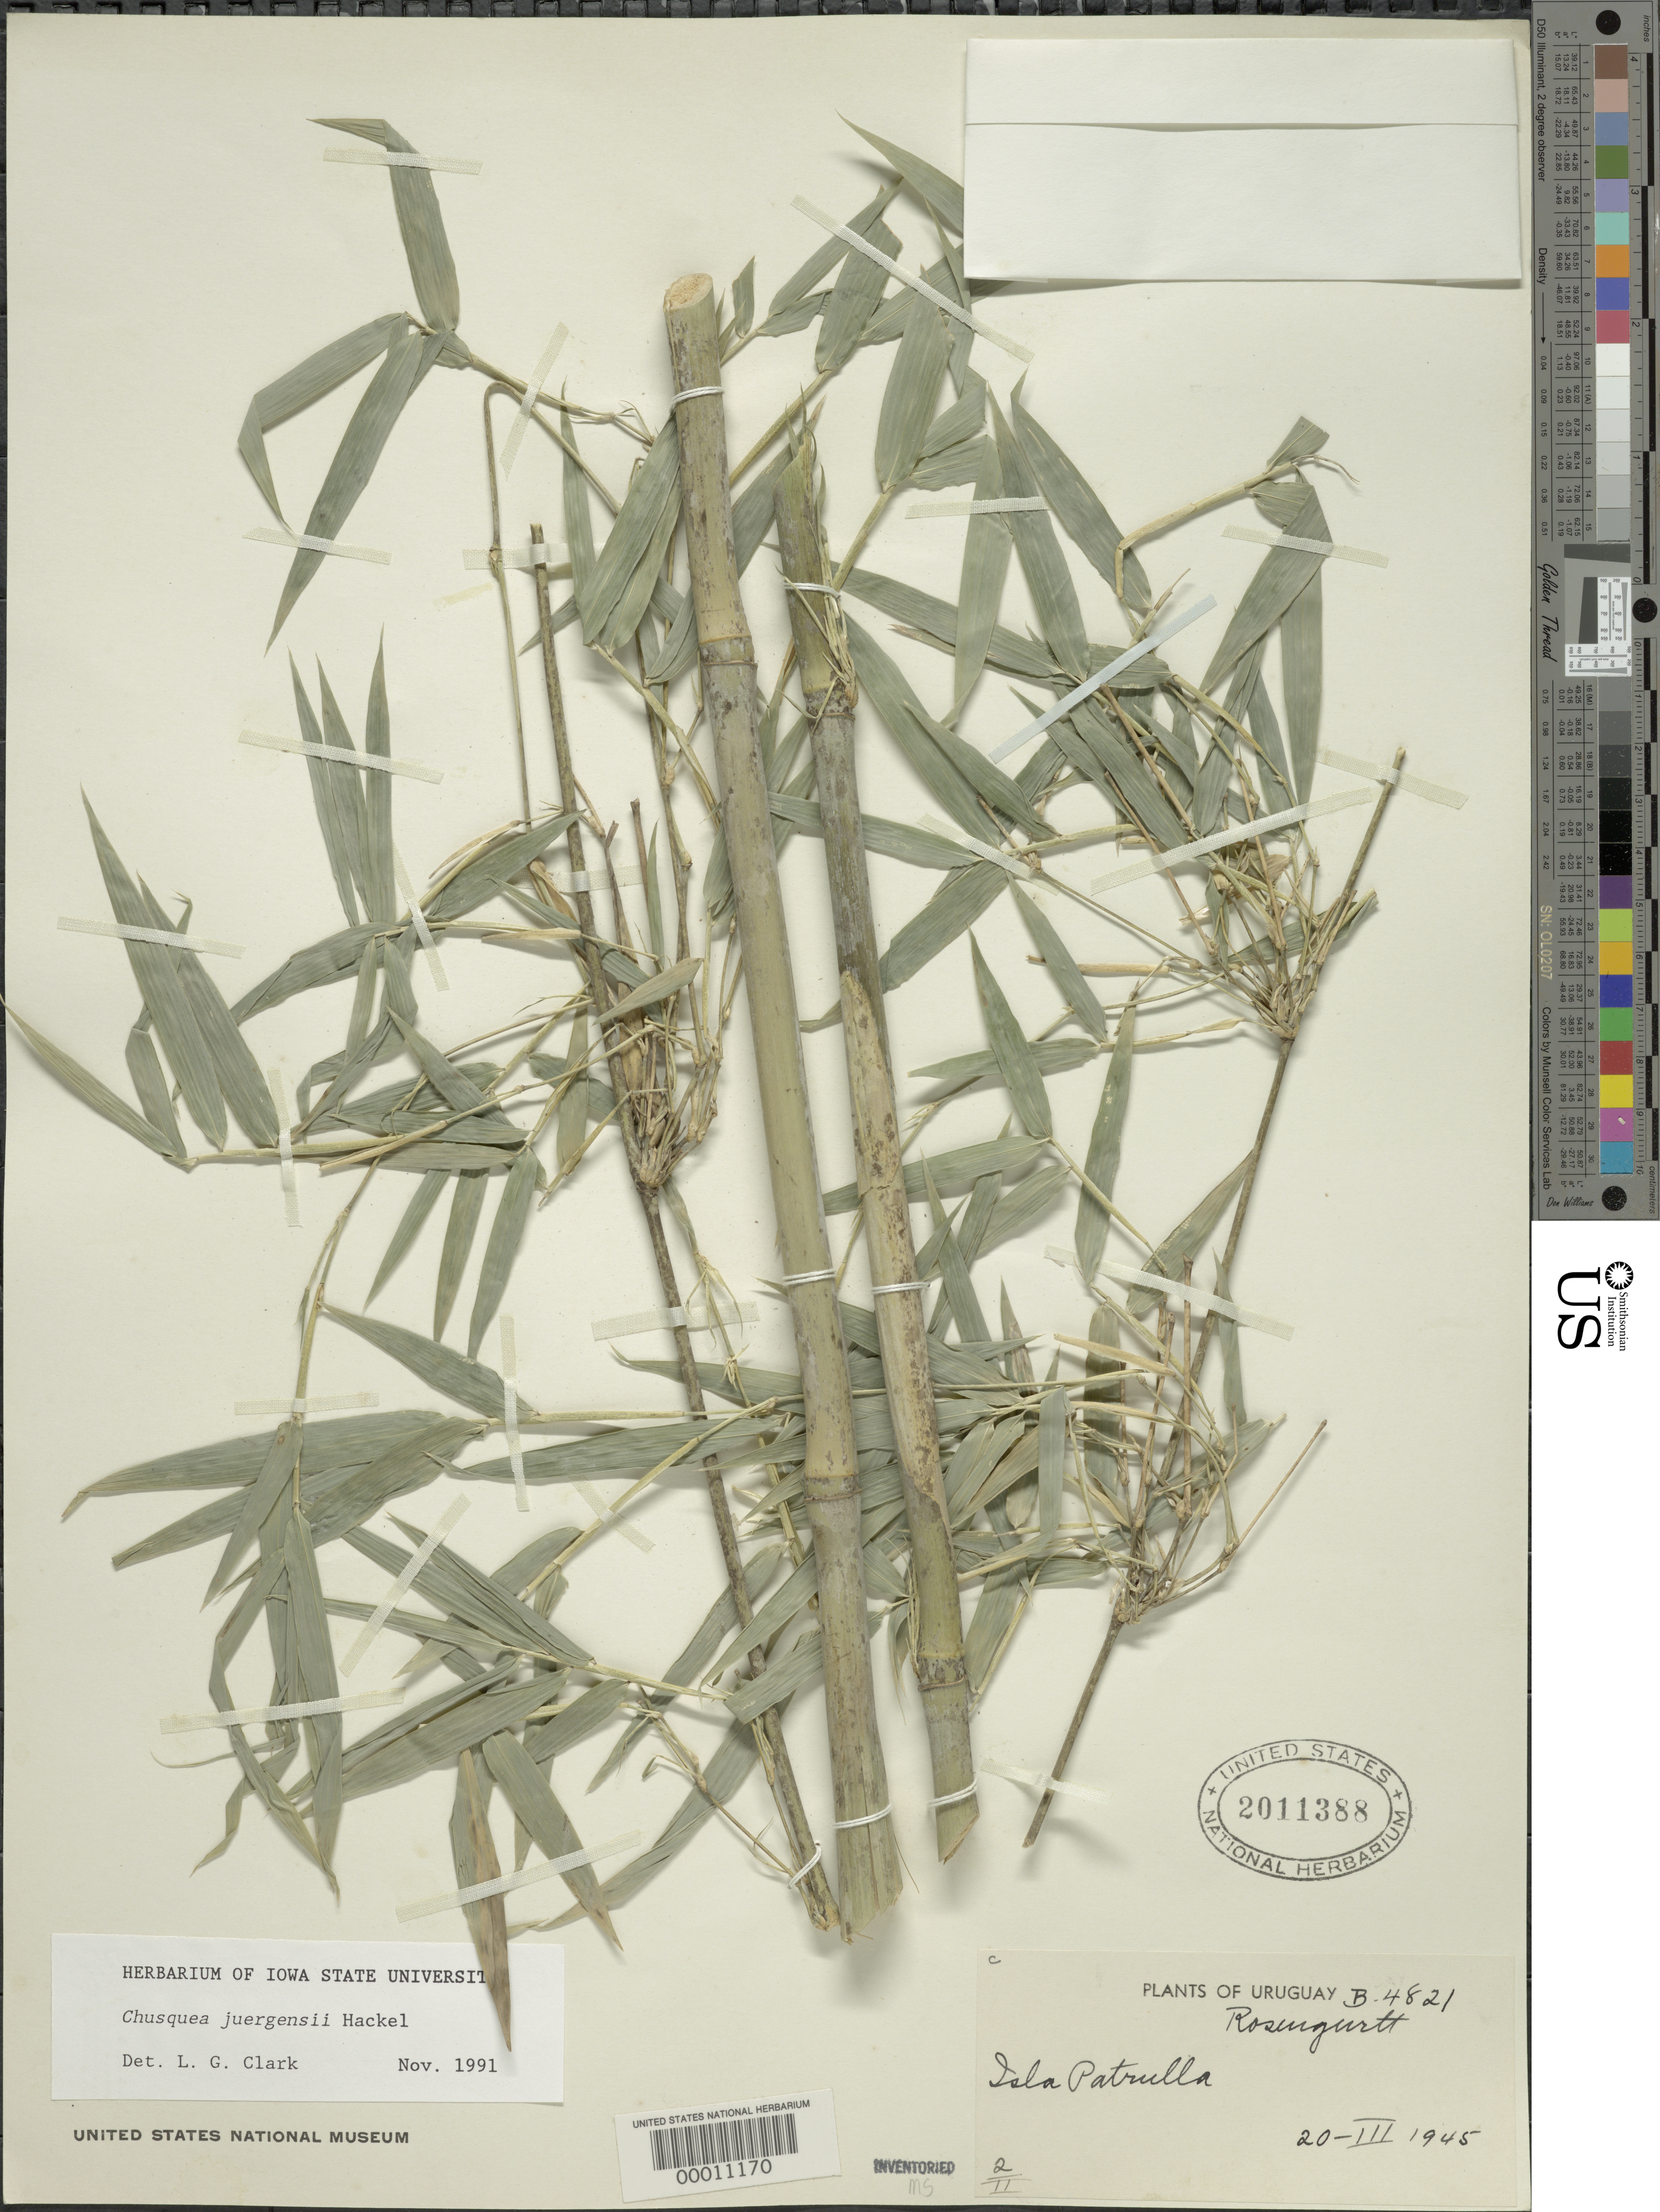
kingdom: Plantae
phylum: Tracheophyta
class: Liliopsida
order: Poales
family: Poaceae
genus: Chusquea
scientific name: Chusquea juergensii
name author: Hack.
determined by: Clark, Lynn G., (ISC), Iowa State University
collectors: B. Rosengurtt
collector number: B-4821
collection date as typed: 20 Mar 1945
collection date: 1945-03-20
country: Uruguay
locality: Isla patrulla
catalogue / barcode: US 2011388